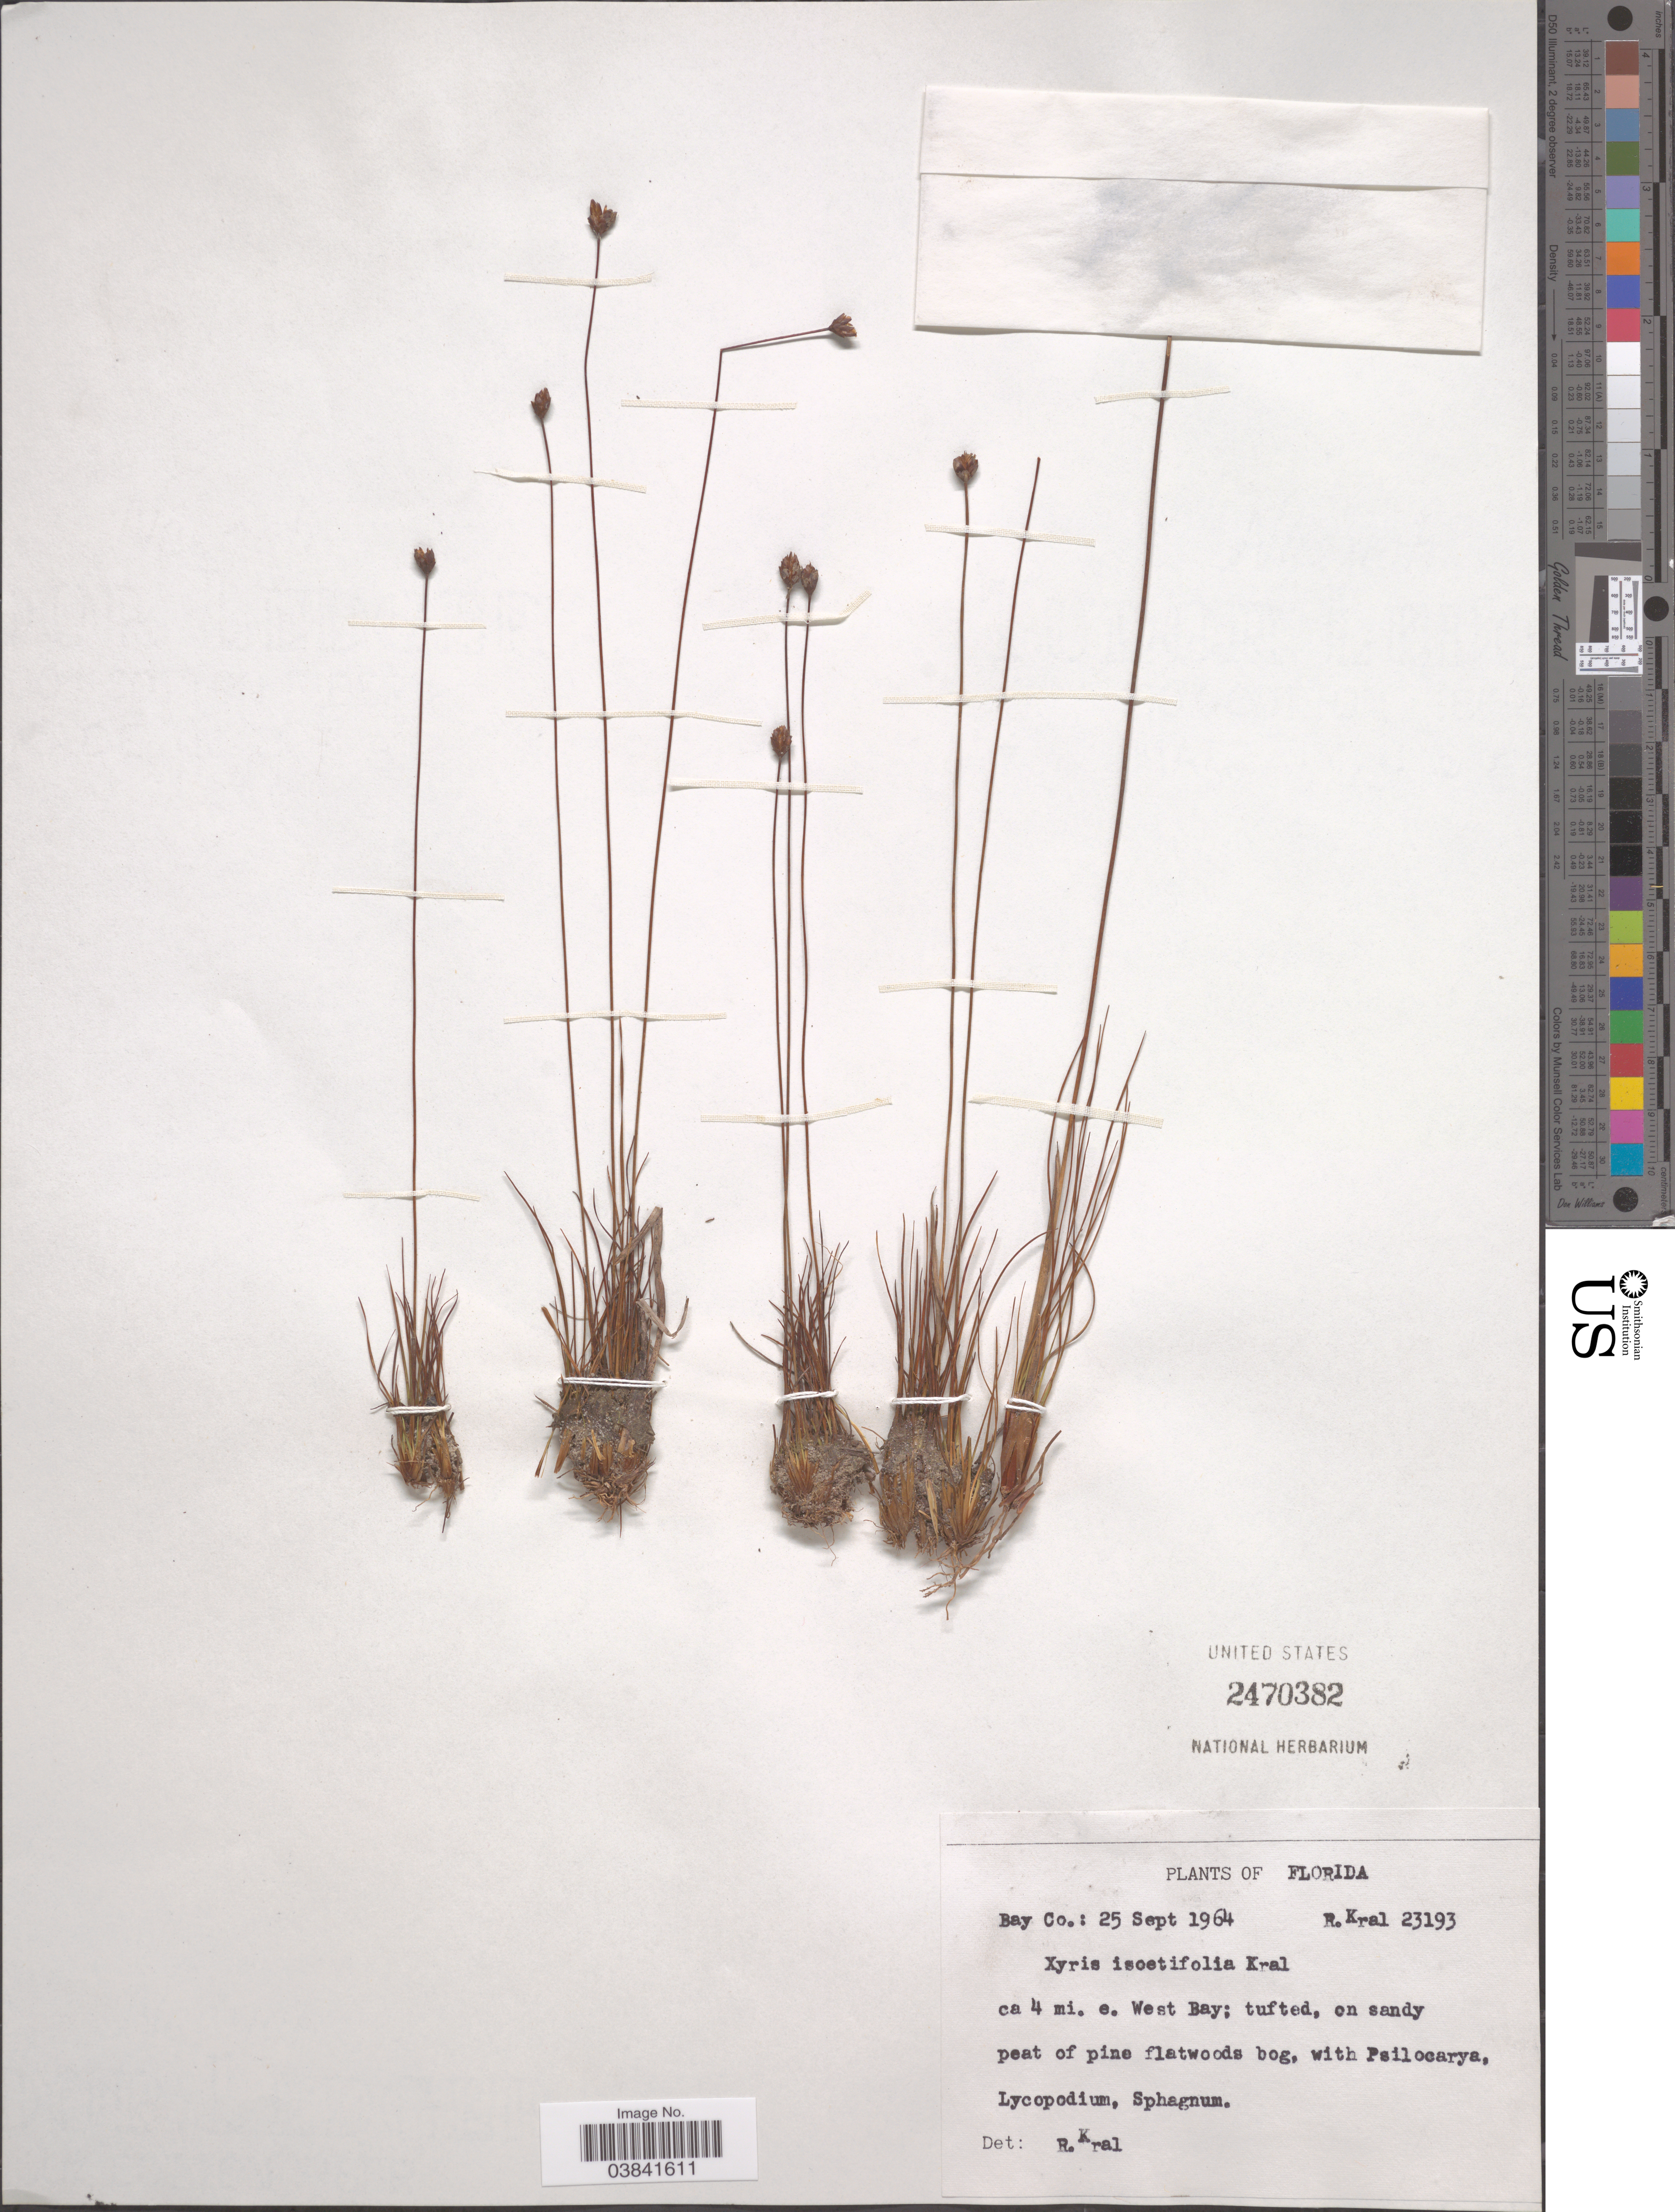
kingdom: Plantae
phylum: Tracheophyta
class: Liliopsida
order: Poales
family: Xyridaceae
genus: Xyris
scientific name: Xyris isoetifolia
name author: Kral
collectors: R. Kral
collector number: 23193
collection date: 1964-09-25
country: United States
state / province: Florida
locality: Bay Co.: ca 4 mi. e. West Bay.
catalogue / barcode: US 2470382